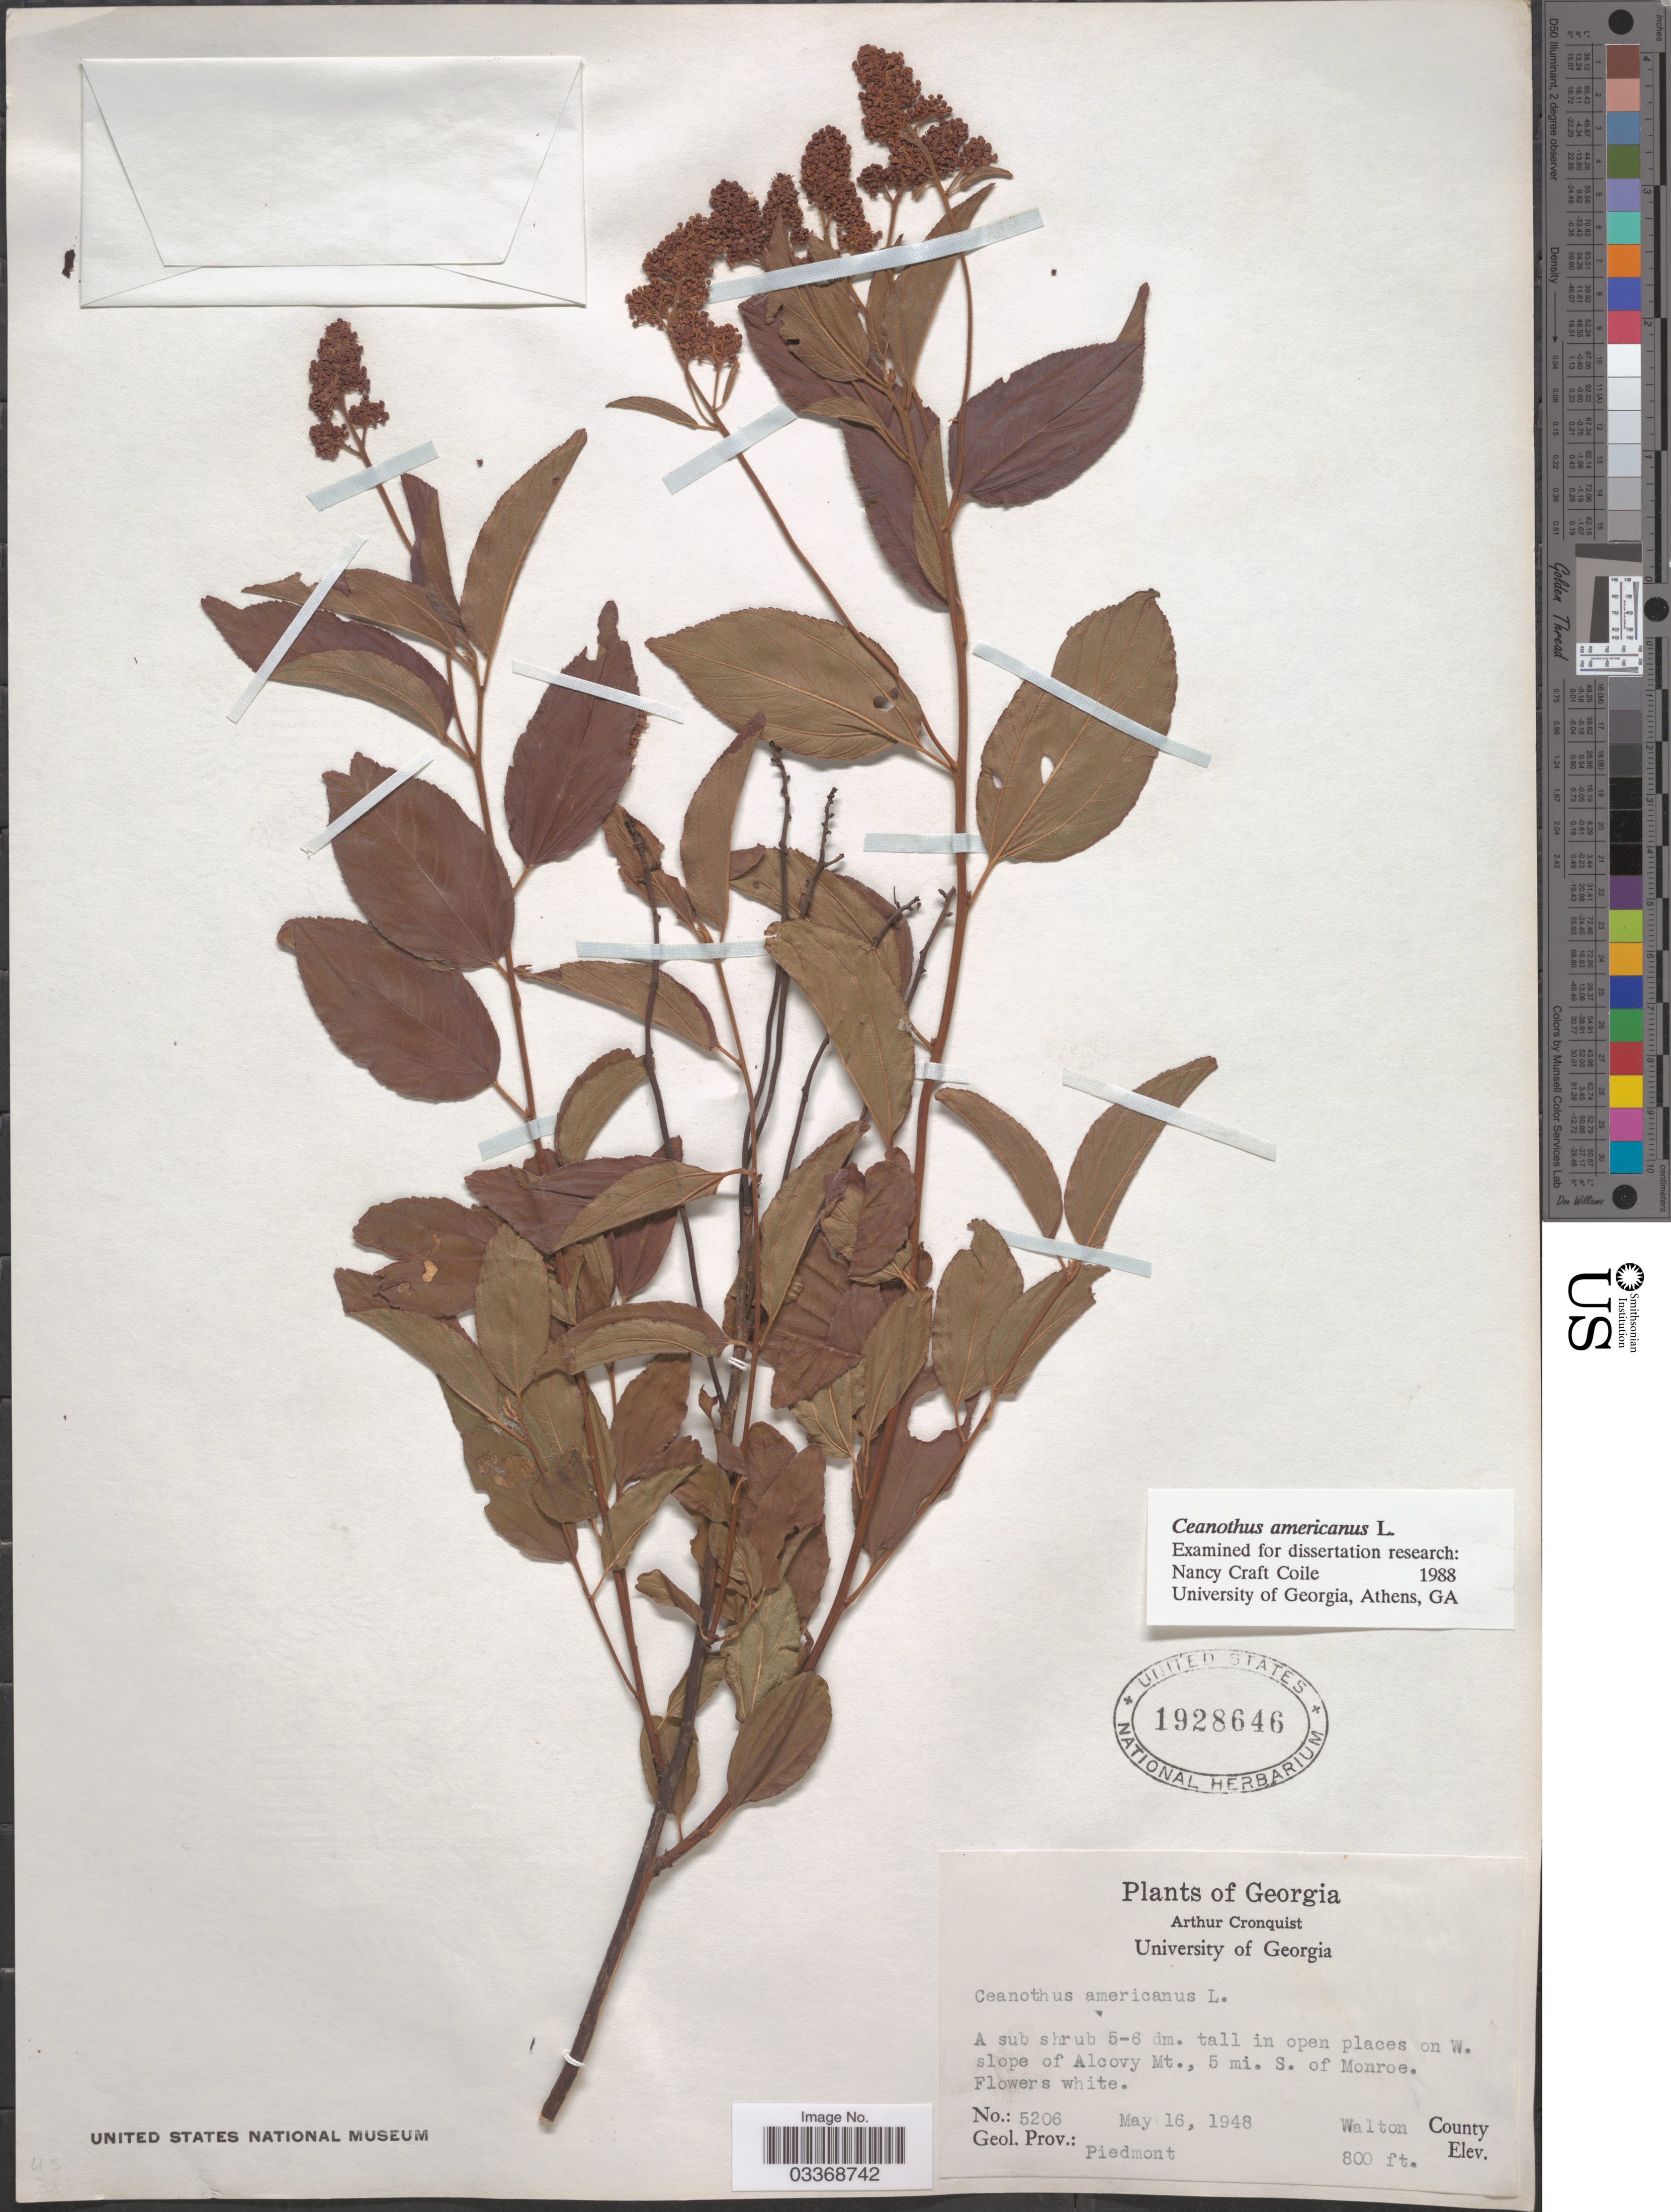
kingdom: Plantae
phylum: Tracheophyta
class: Magnoliopsida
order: Rosales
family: Rhamnaceae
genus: Ceanothus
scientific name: Ceanothus americanus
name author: L.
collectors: A. J. Cronquist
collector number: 5206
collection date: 1948-05-16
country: United States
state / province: Georgia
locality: W. slope of Alcovy Mt., 5 mi. S. of Monroe. Walton County. Geol. Prov.: Piedmont.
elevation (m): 244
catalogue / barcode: US 1928646